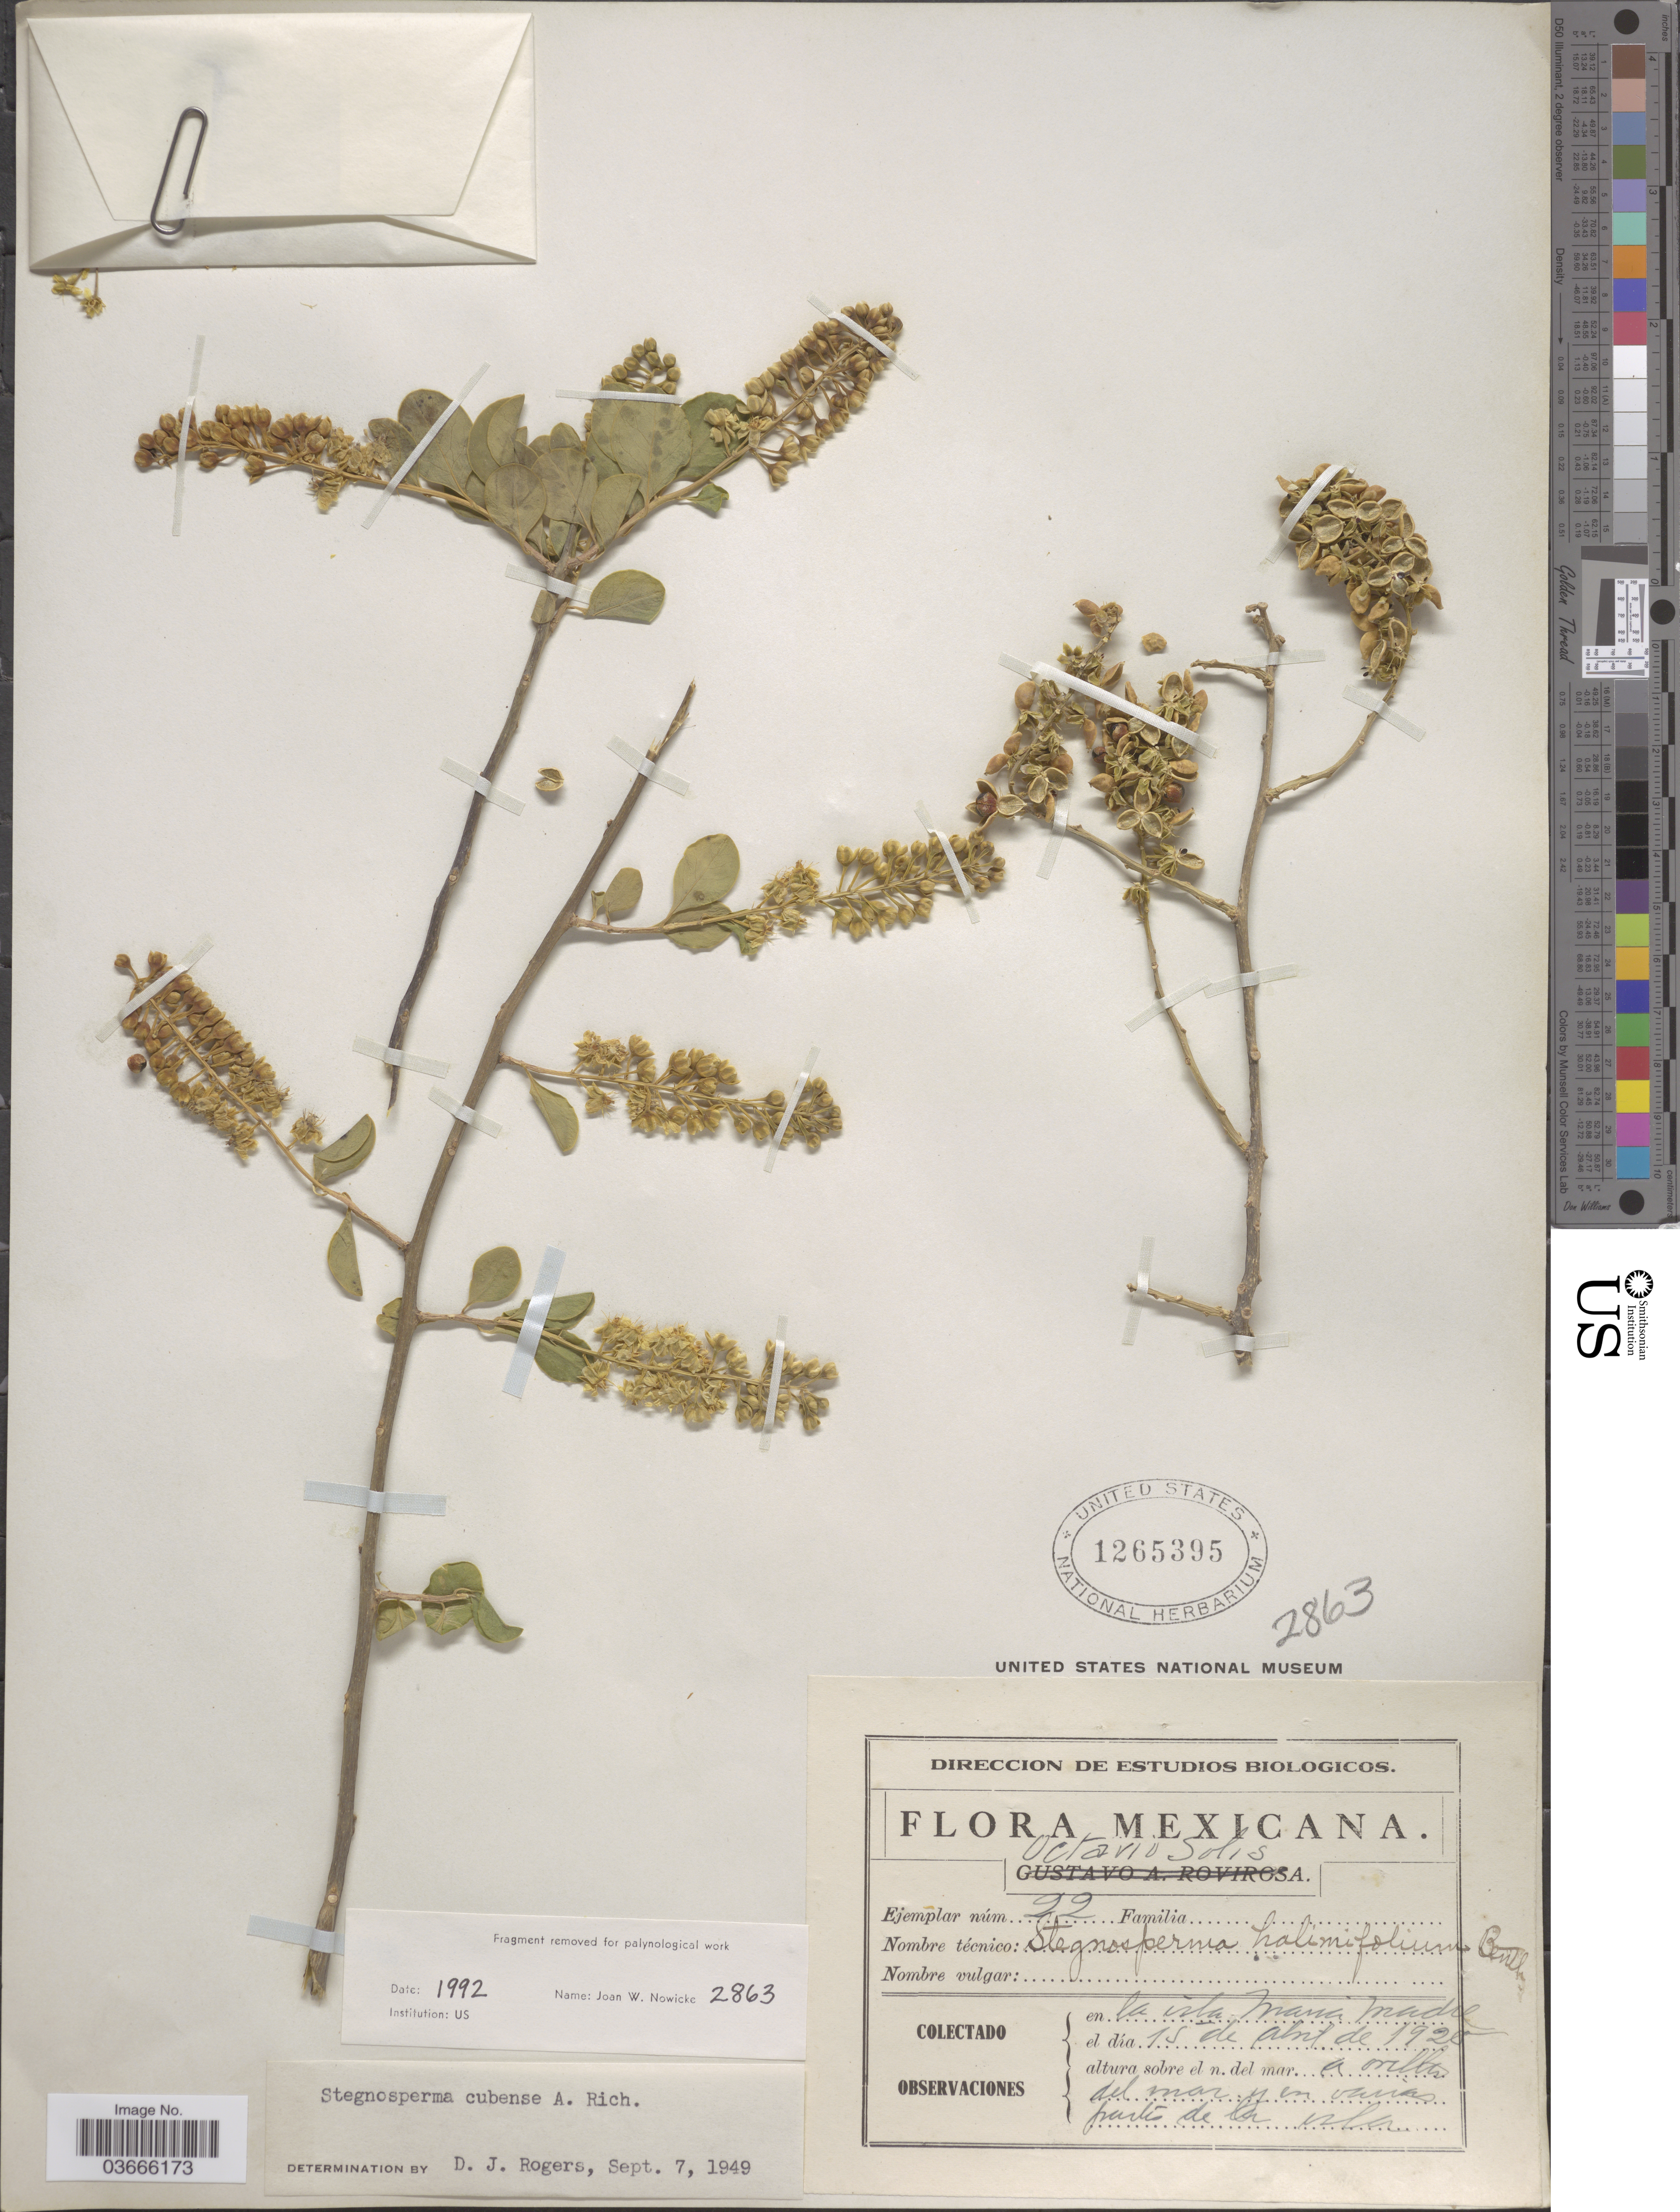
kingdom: Plantae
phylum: Tracheophyta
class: Magnoliopsida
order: Caryophyllales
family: Stegnospermataceae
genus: Stegnosperma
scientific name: Stegnosperma cubense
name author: A. Rich.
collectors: O. Solis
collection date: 1926-04-15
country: Mexico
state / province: Nayarit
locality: La isla Maria Madre.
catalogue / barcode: US 1265395